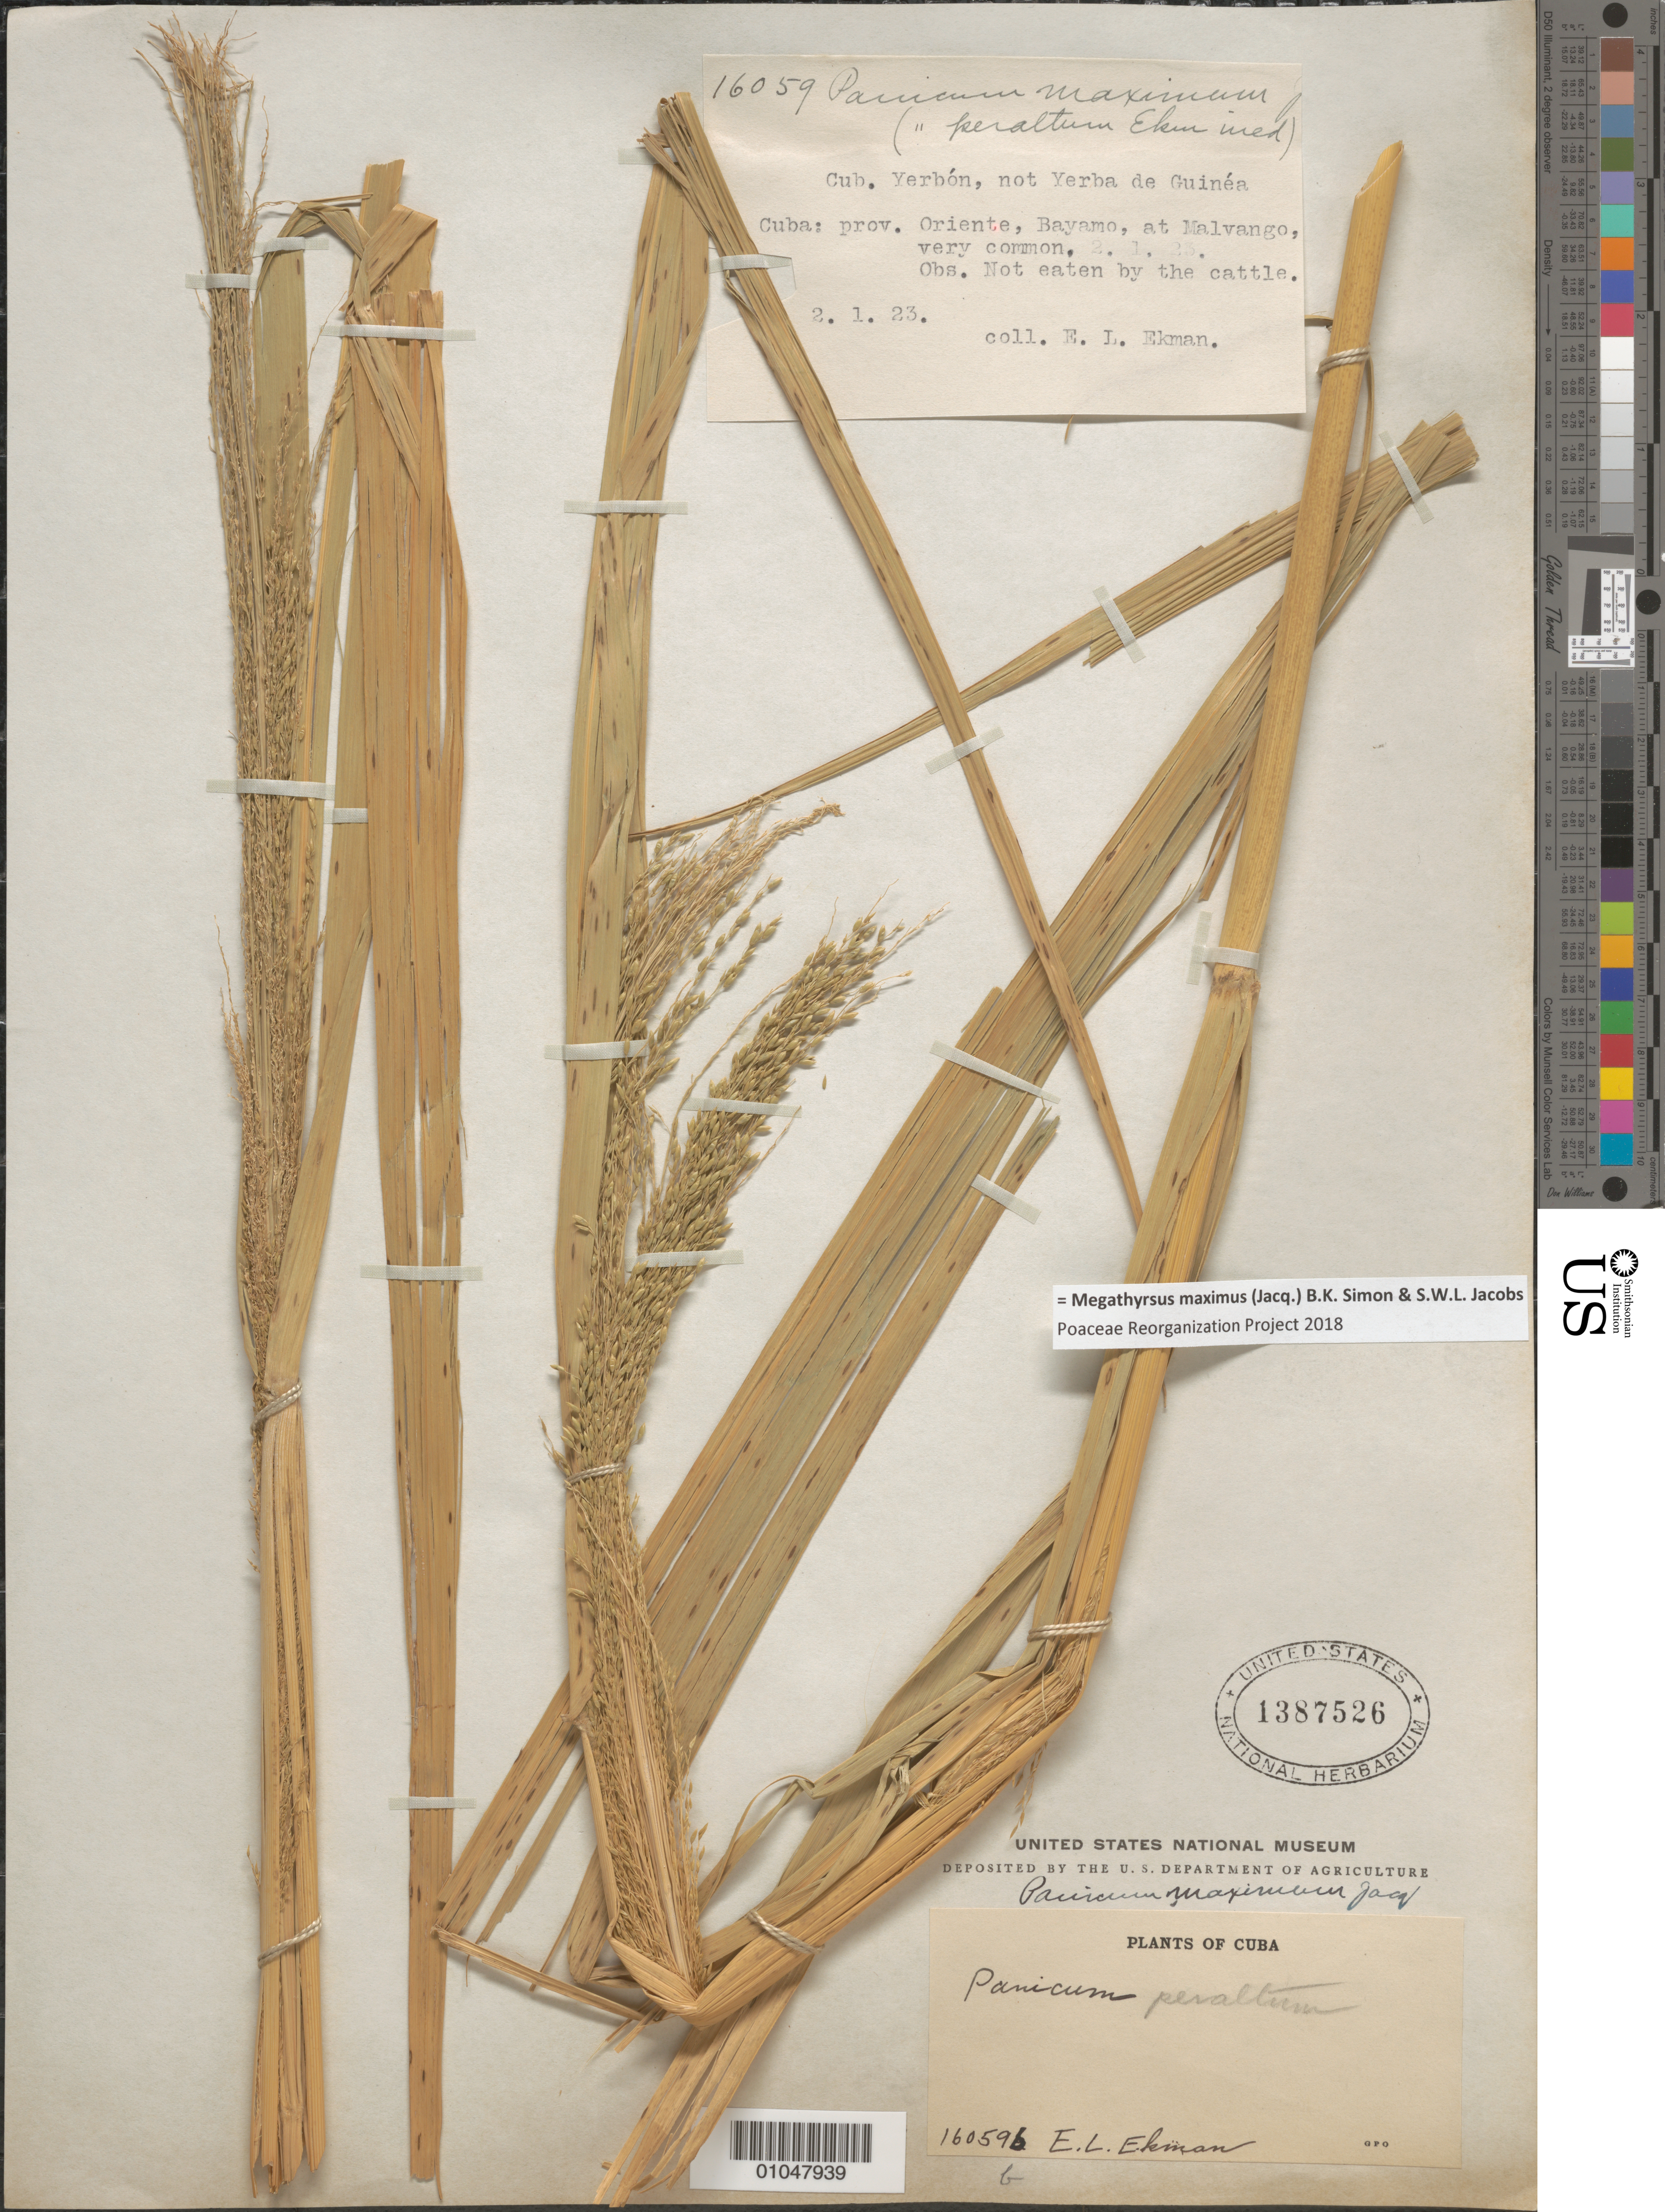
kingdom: Plantae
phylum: Tracheophyta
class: Liliopsida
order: Poales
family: Poaceae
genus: Panicum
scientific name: Panicum maximum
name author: Jacq.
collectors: E. L. Ekman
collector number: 16059b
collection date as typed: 02 Jan 1923 or 01 Feb 1923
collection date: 1923-01-02 or 1923-02-01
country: Cuba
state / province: Granma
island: Cuba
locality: Bayamo, Malvango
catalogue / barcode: US 1387526